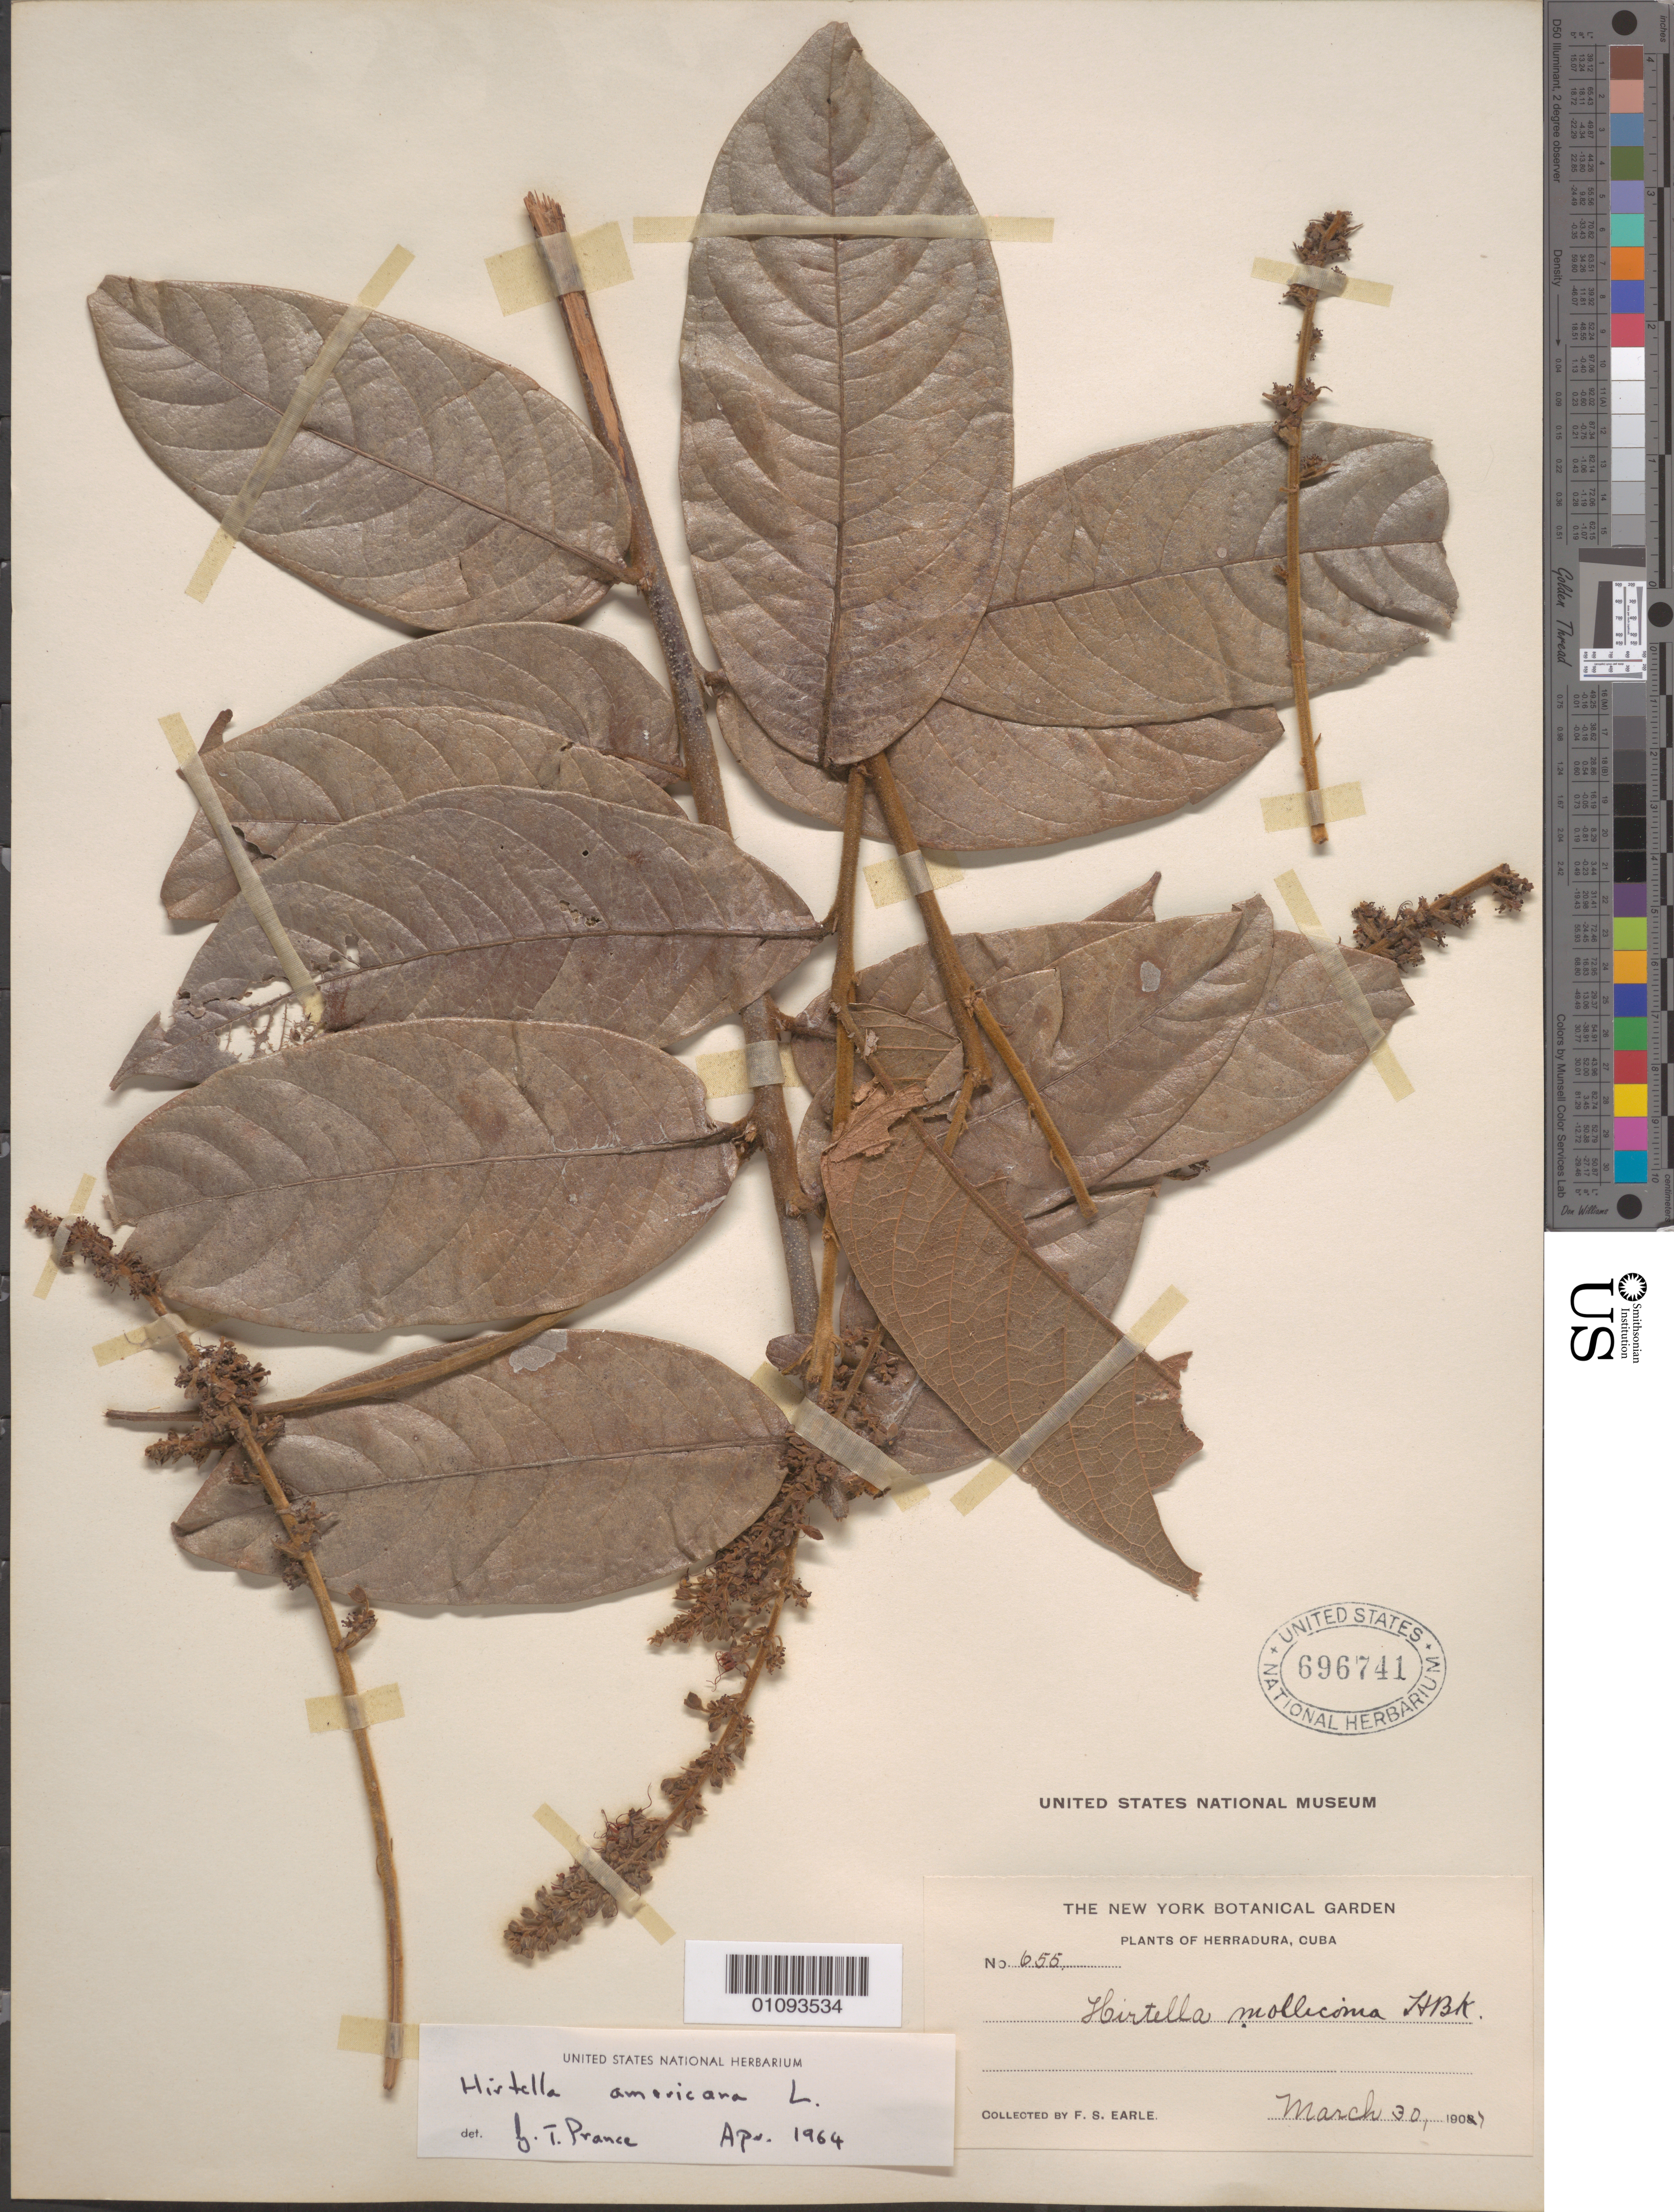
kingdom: Plantae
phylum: Tracheophyta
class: Magnoliopsida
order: Malpighiales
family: Chrysobalanaceae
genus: Hirtella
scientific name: Hirtella americana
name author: L.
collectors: F. S. Earle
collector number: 656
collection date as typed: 30 Mar 1908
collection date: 1908-03-30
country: Cuba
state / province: Pinar del Rio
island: Cuba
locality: Pinar del Rio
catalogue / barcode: US 696741